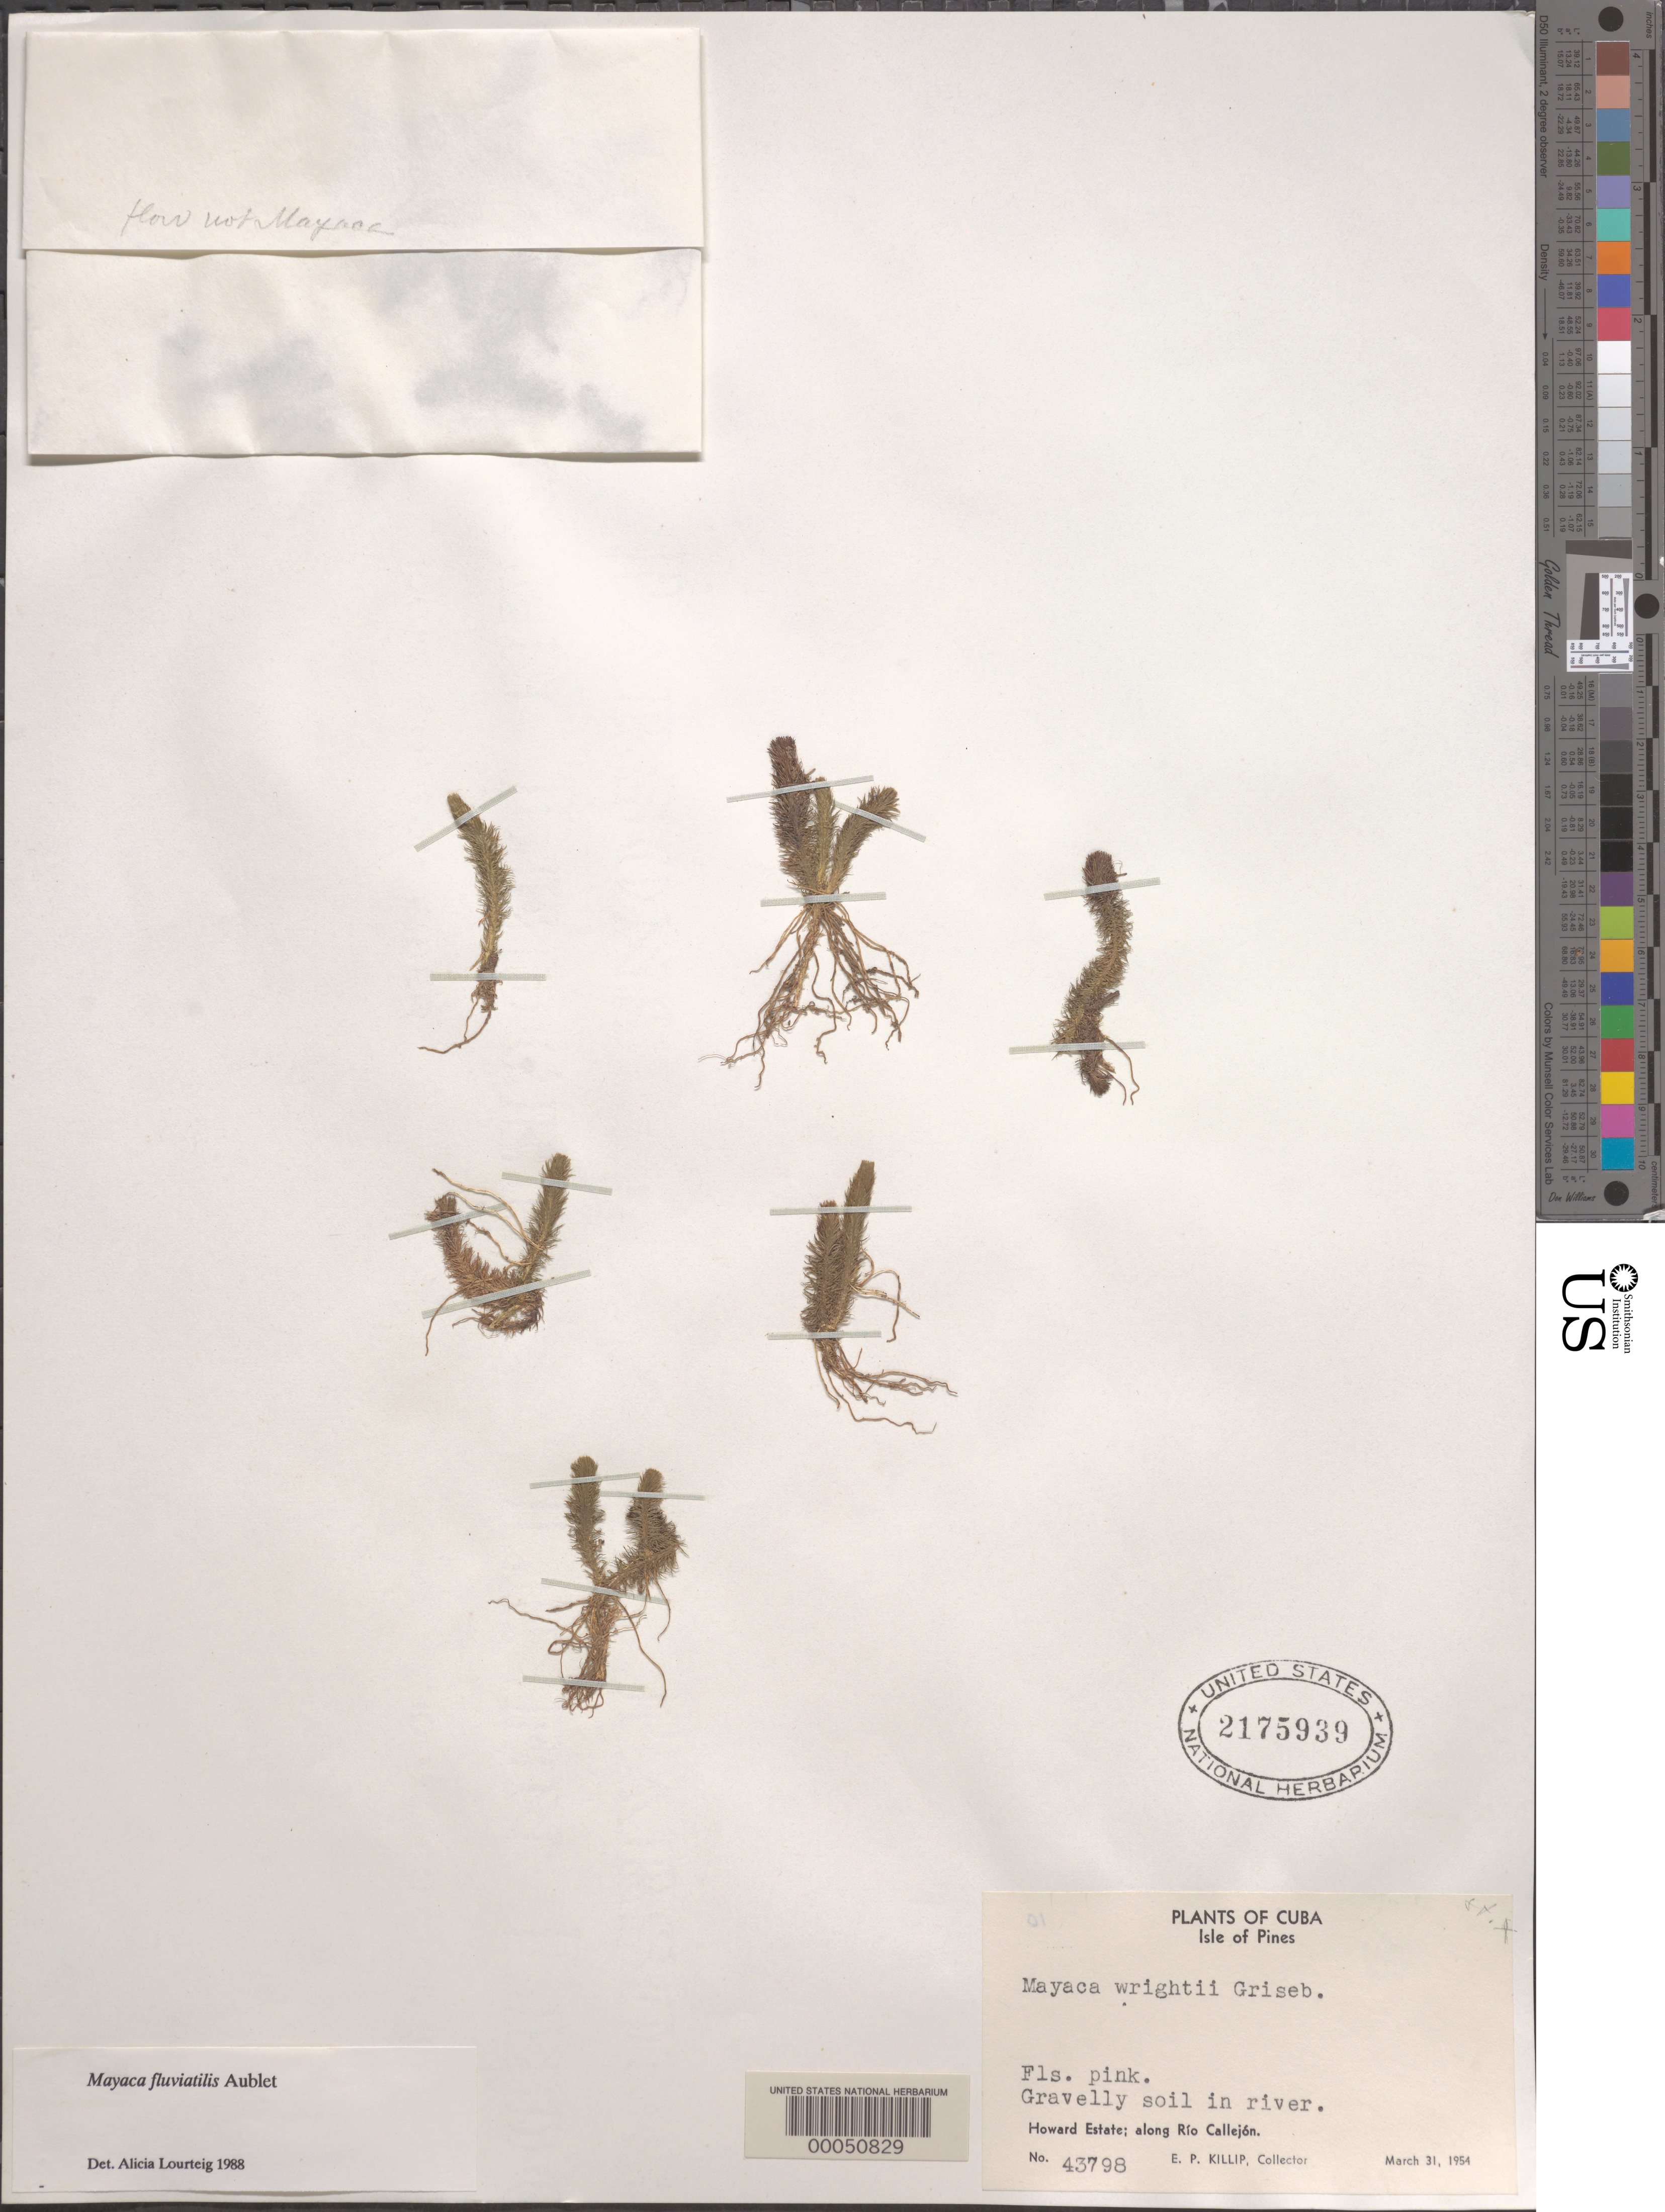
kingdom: Plantae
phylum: Tracheophyta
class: Liliopsida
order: Poales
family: Mayacaceae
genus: Mayaca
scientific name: Mayaca fluviatilis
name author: Aubl.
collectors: E. P. Killip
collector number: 43798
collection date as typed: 31 Mar 1954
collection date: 1954-03-31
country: Cuba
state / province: Isla de La Juventud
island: Isla de La Juventud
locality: Isle of pines. [province originally recorded as la habana.]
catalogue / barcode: US 2175939